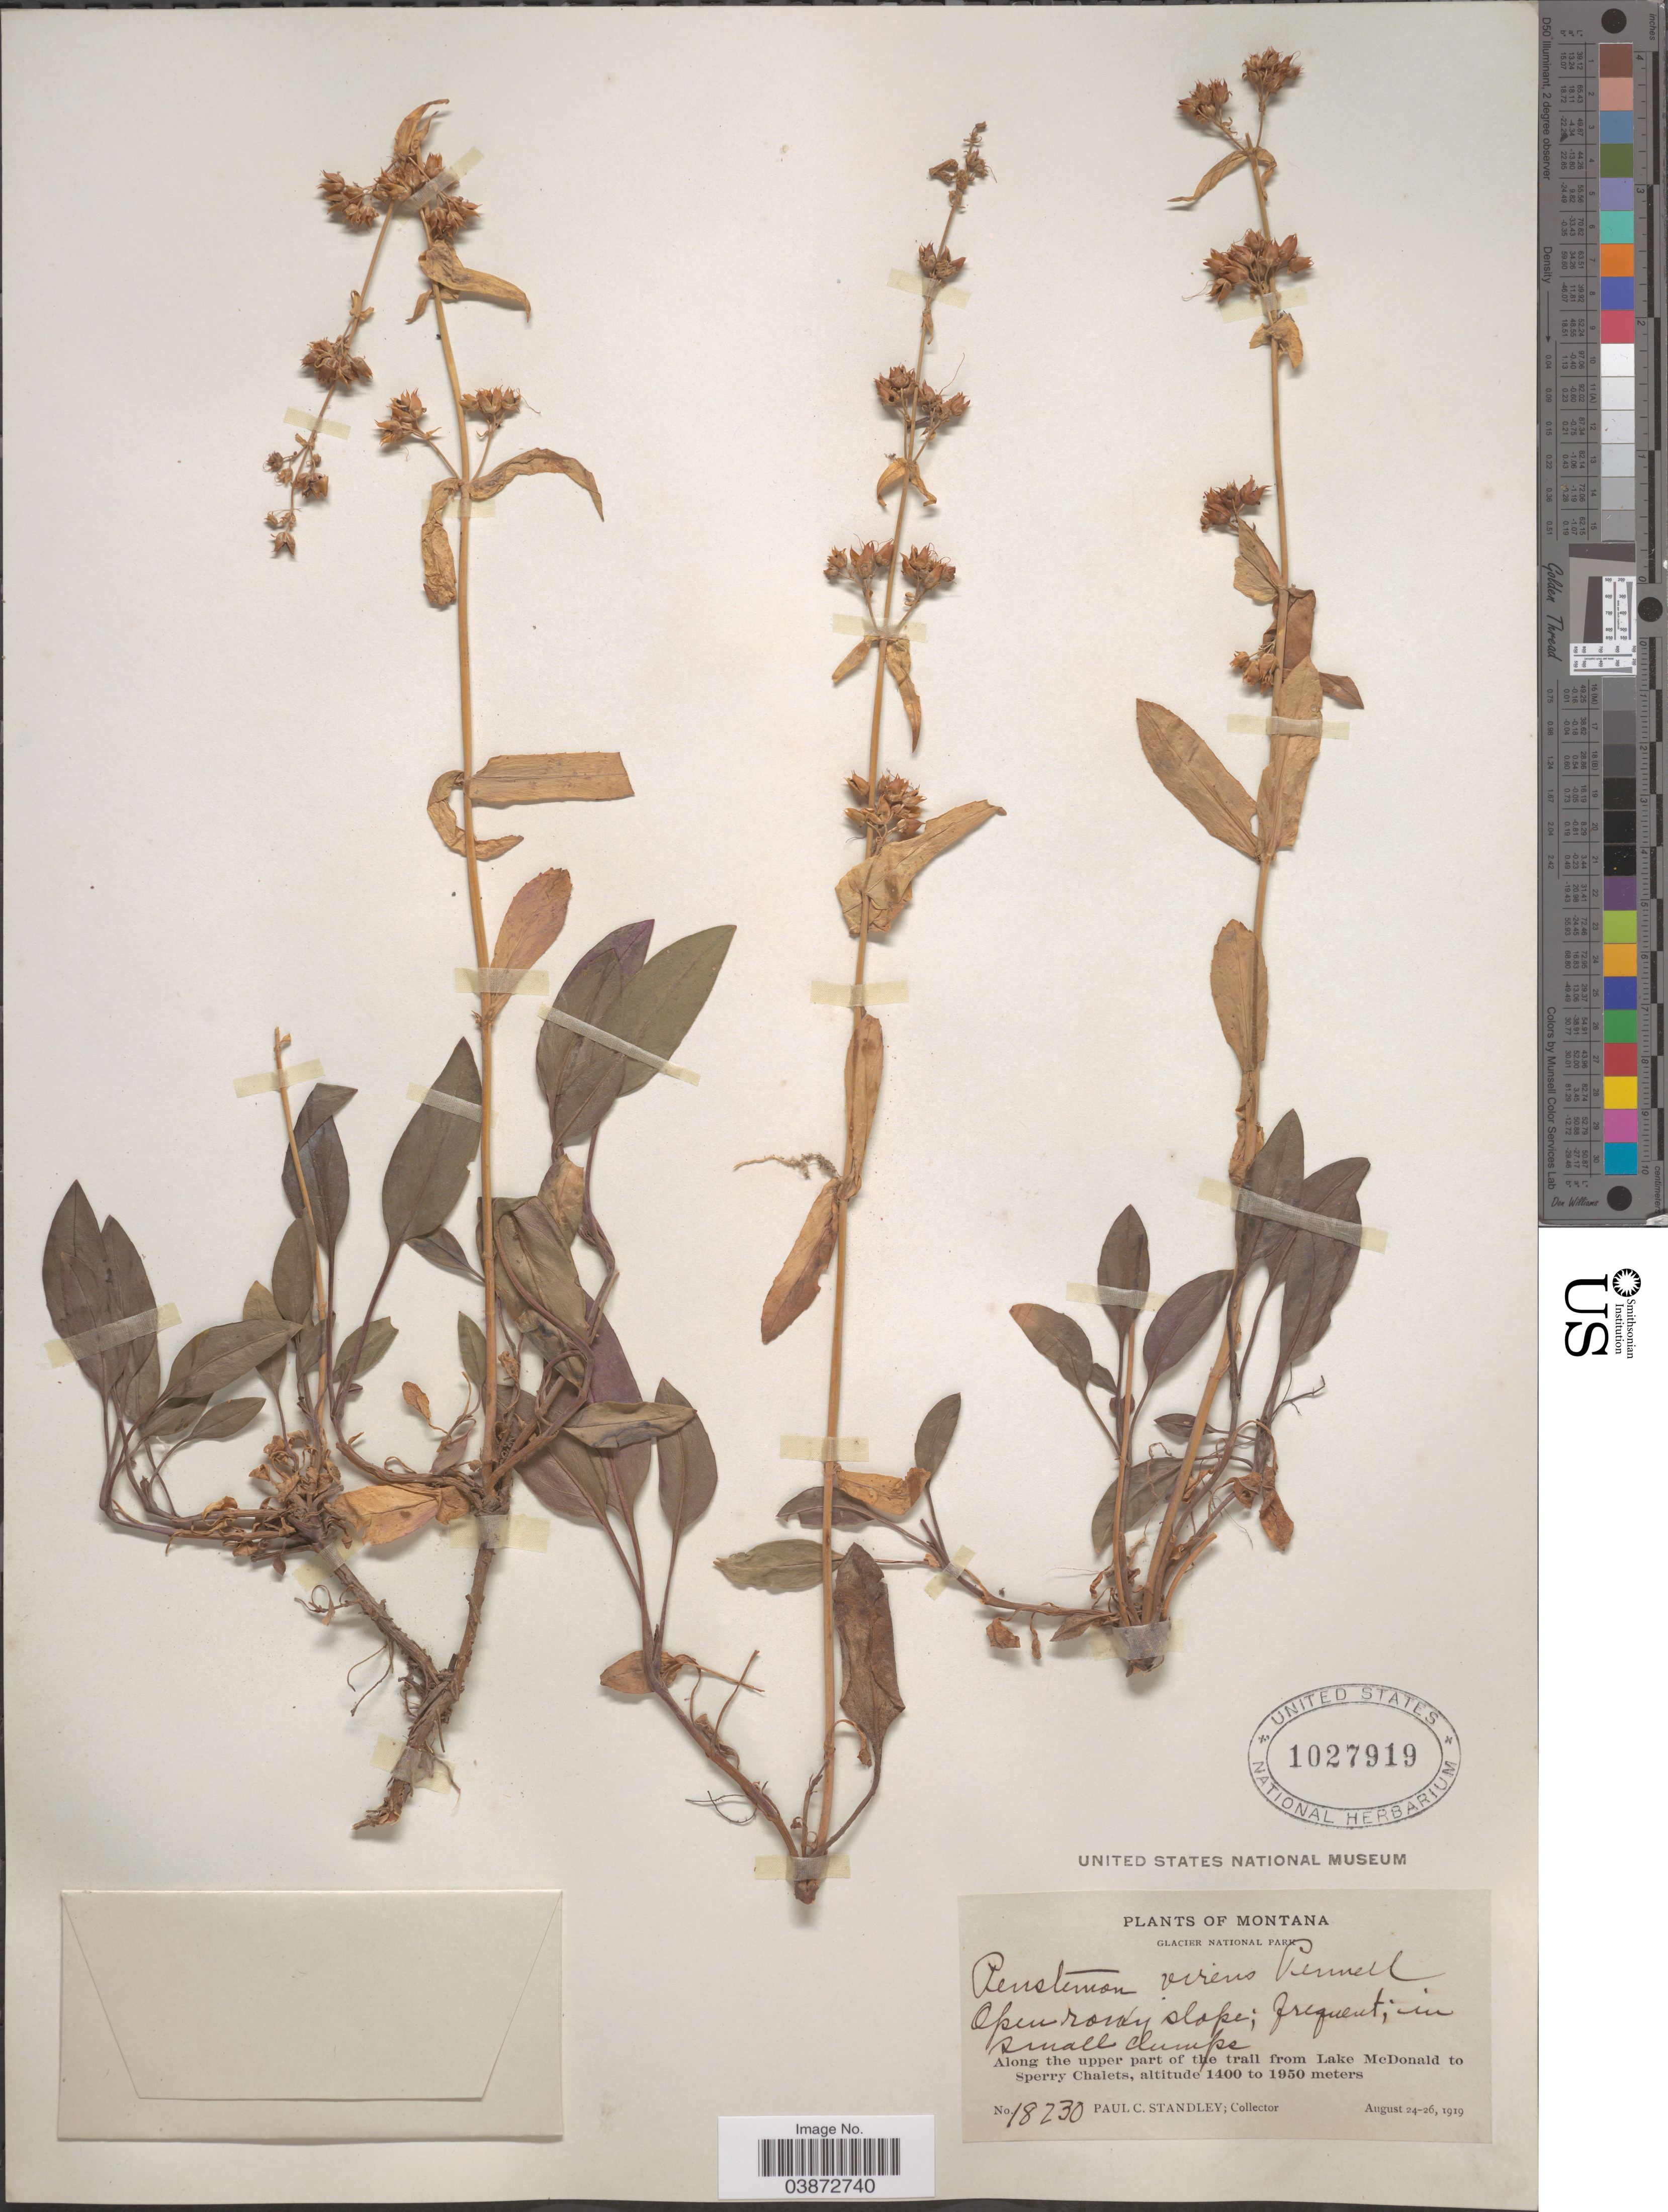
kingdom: Plantae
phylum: Tracheophyta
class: Magnoliopsida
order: Lamiales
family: Plantaginaceae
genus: Penstemon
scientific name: Penstemon albertinus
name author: Greene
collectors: P. C. Standley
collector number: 18230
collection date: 1919-08-24/1919-08-26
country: United States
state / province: Montana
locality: Glacier National Park. Along the upper part of the trail from Lake McDonald to Sperry Chalets.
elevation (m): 1400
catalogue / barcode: US 1027919